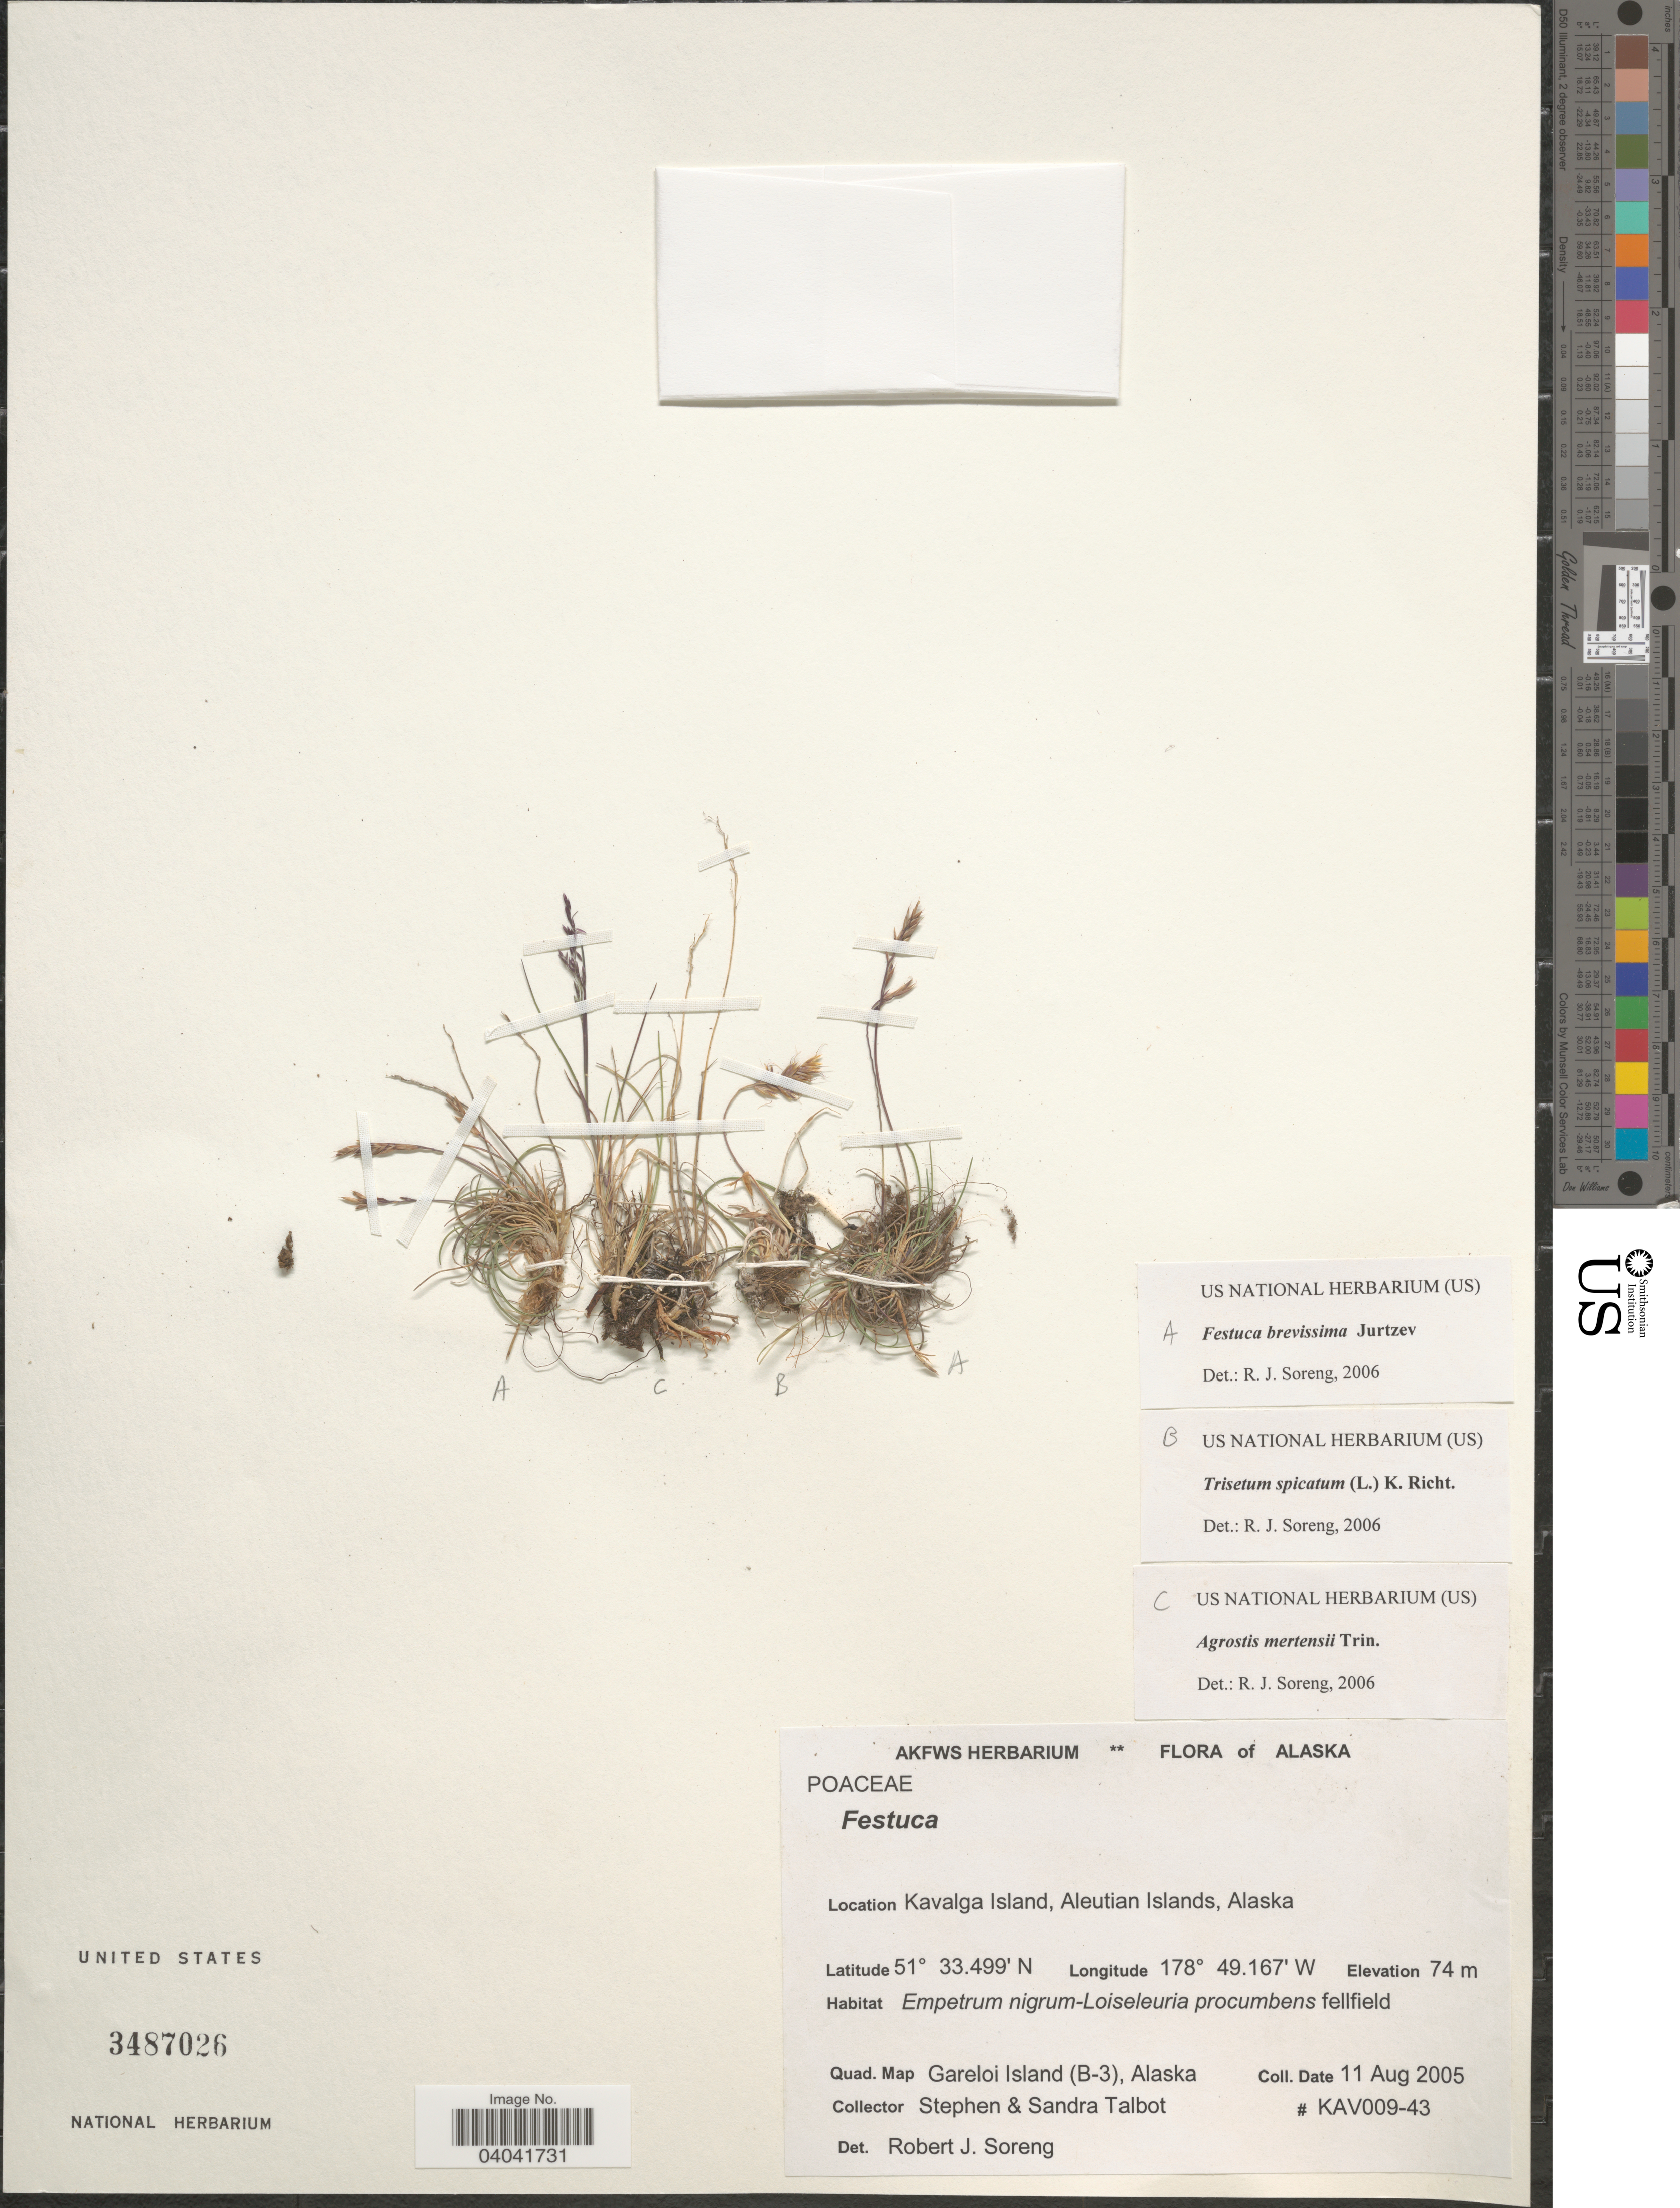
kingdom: Plantae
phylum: Tracheophyta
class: Liliopsida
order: Poales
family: Poaceae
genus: Festuca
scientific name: Festuca brevissima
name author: Jurtzev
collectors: S. S. Talbot & S. Talbot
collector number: KAV009-43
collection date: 2005-08-11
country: United States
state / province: Alaska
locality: Kavalga Island, Aleutian Islands. Quad. Map Gareloi Island (B-3), Alaska.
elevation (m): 74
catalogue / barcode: US 3487026